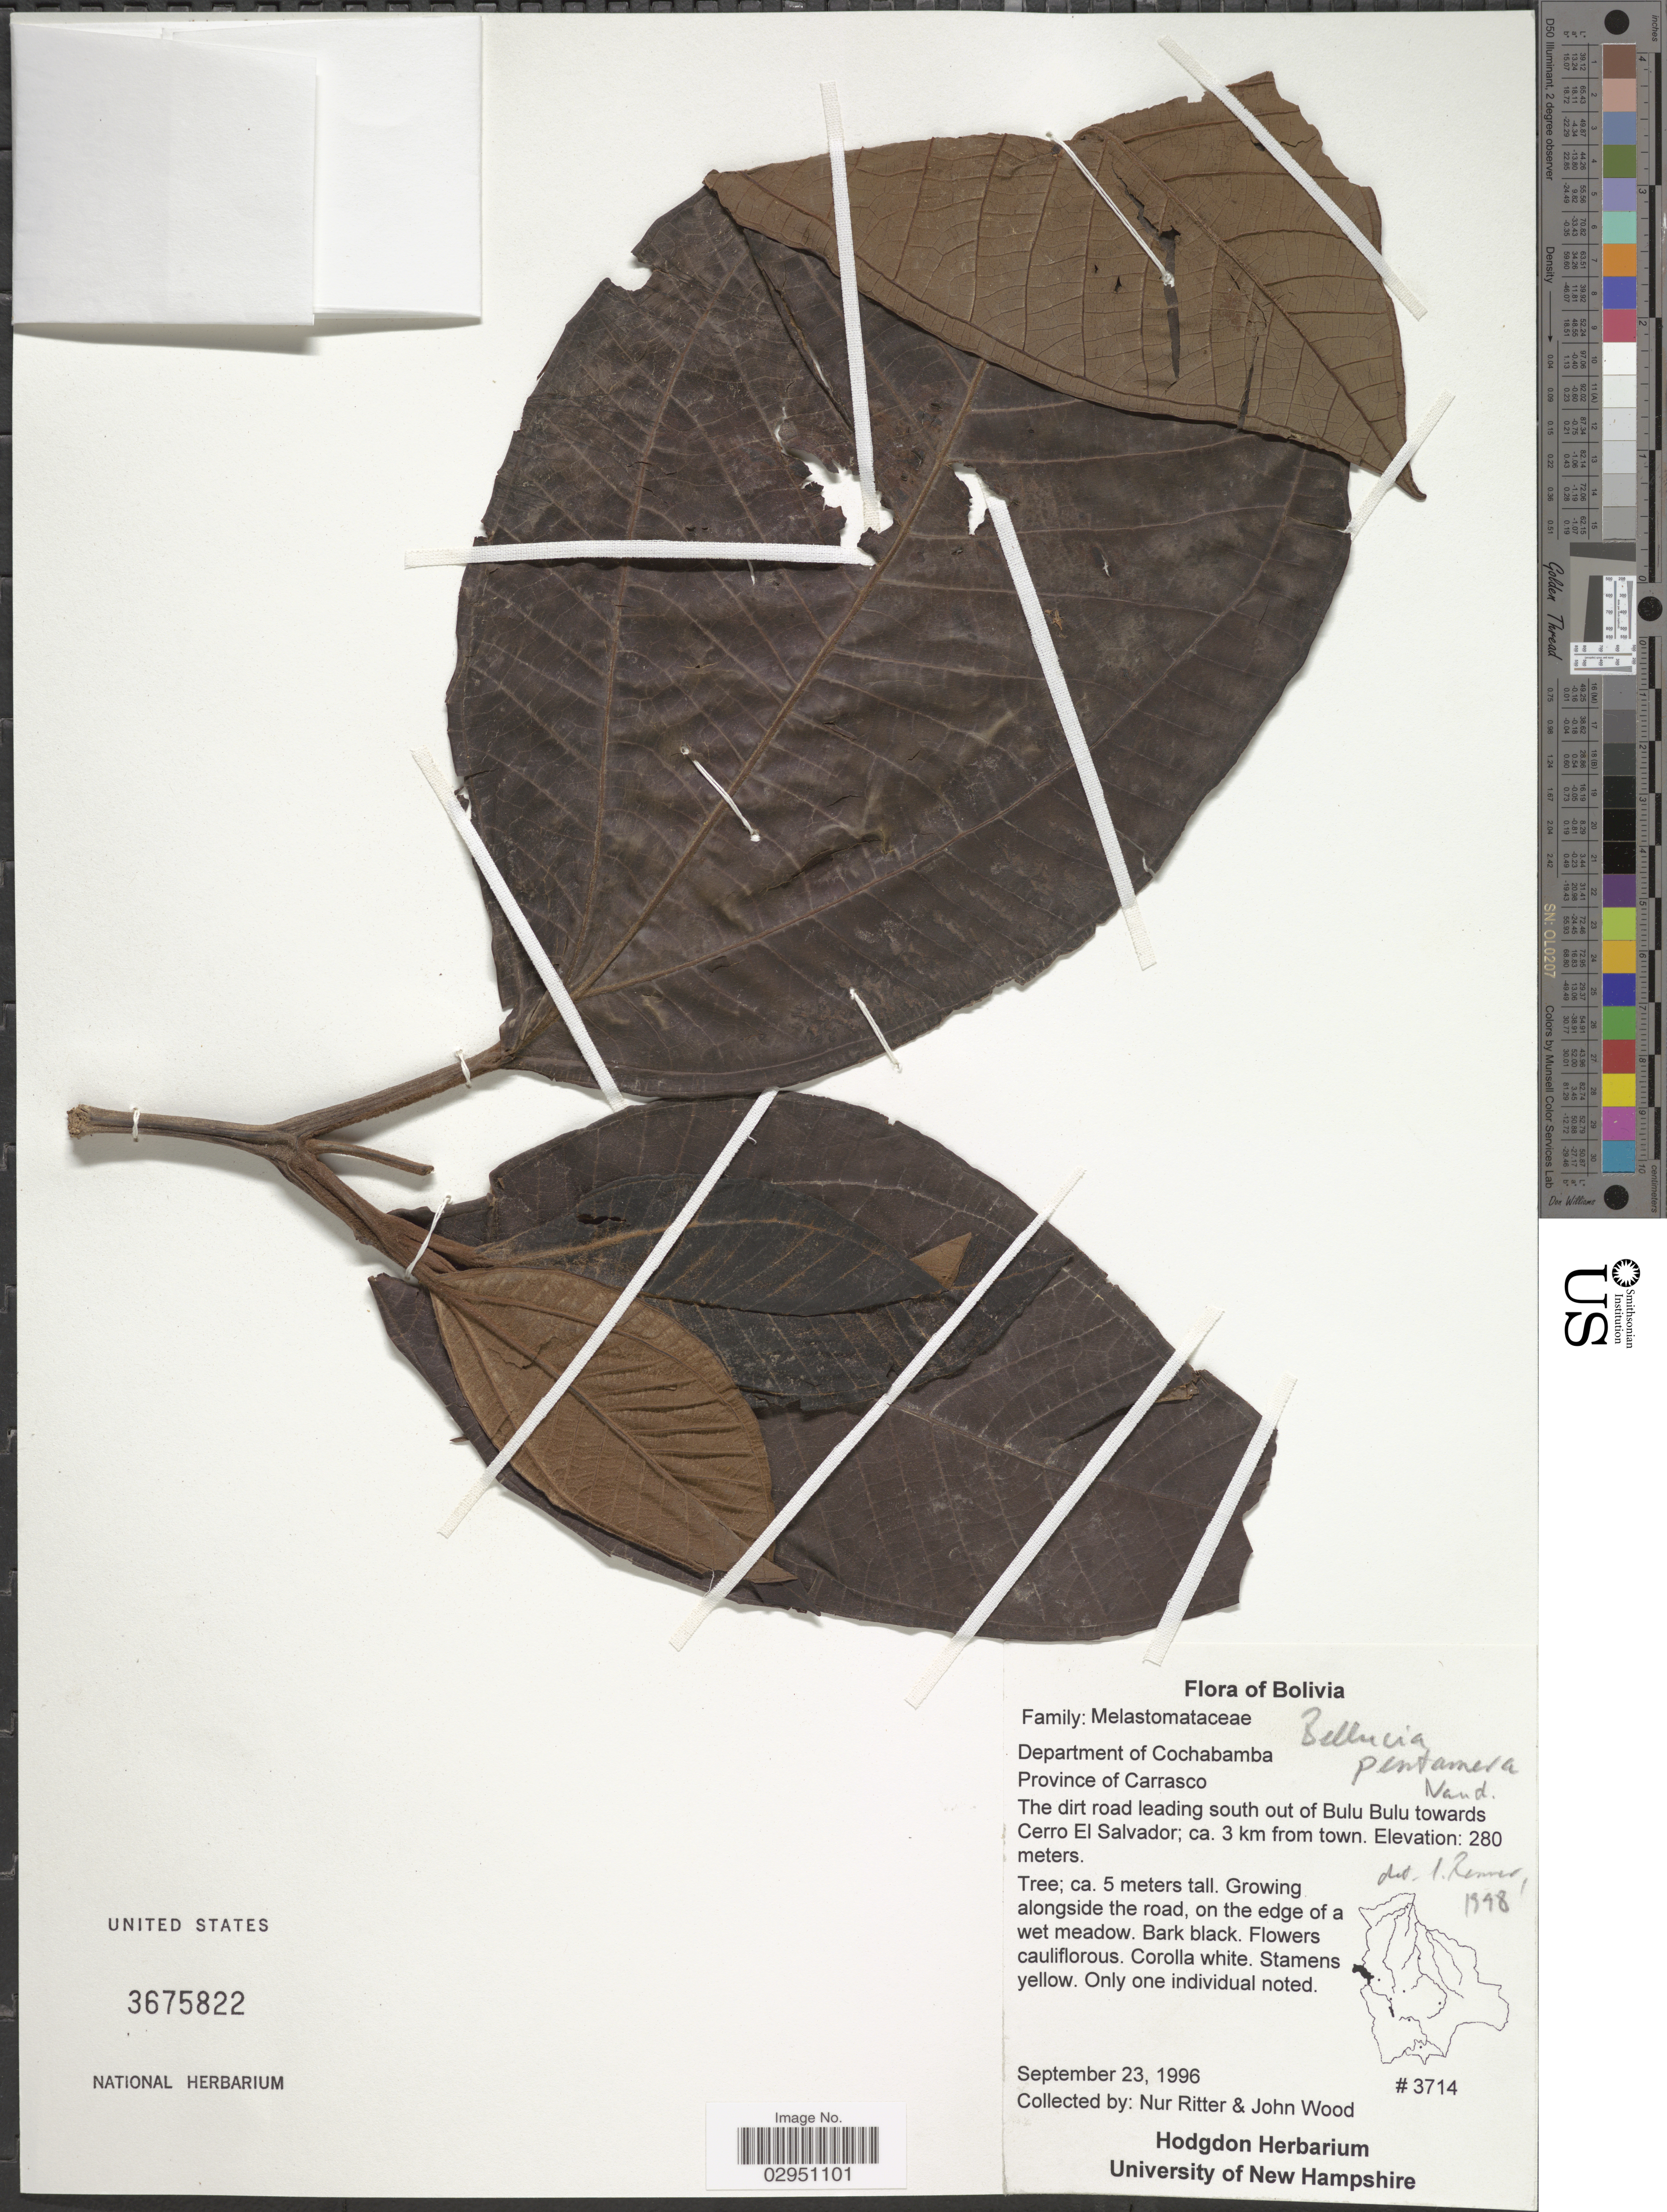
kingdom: Plantae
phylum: Tracheophyta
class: Magnoliopsida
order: Myrtales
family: Melastomataceae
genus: Bellucia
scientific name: Bellucia pentamera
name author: Naudin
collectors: N. Ritter & J. M. Wood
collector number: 3714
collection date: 1996-09-23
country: Bolivia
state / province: Cochabamba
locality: Department of Cochabamba. Province of Carrasco. The dirt road leading south out of Bulu Bulu towards Cerro El Salvador; ca. 3 km. from town.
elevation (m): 280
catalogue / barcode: US 3675822